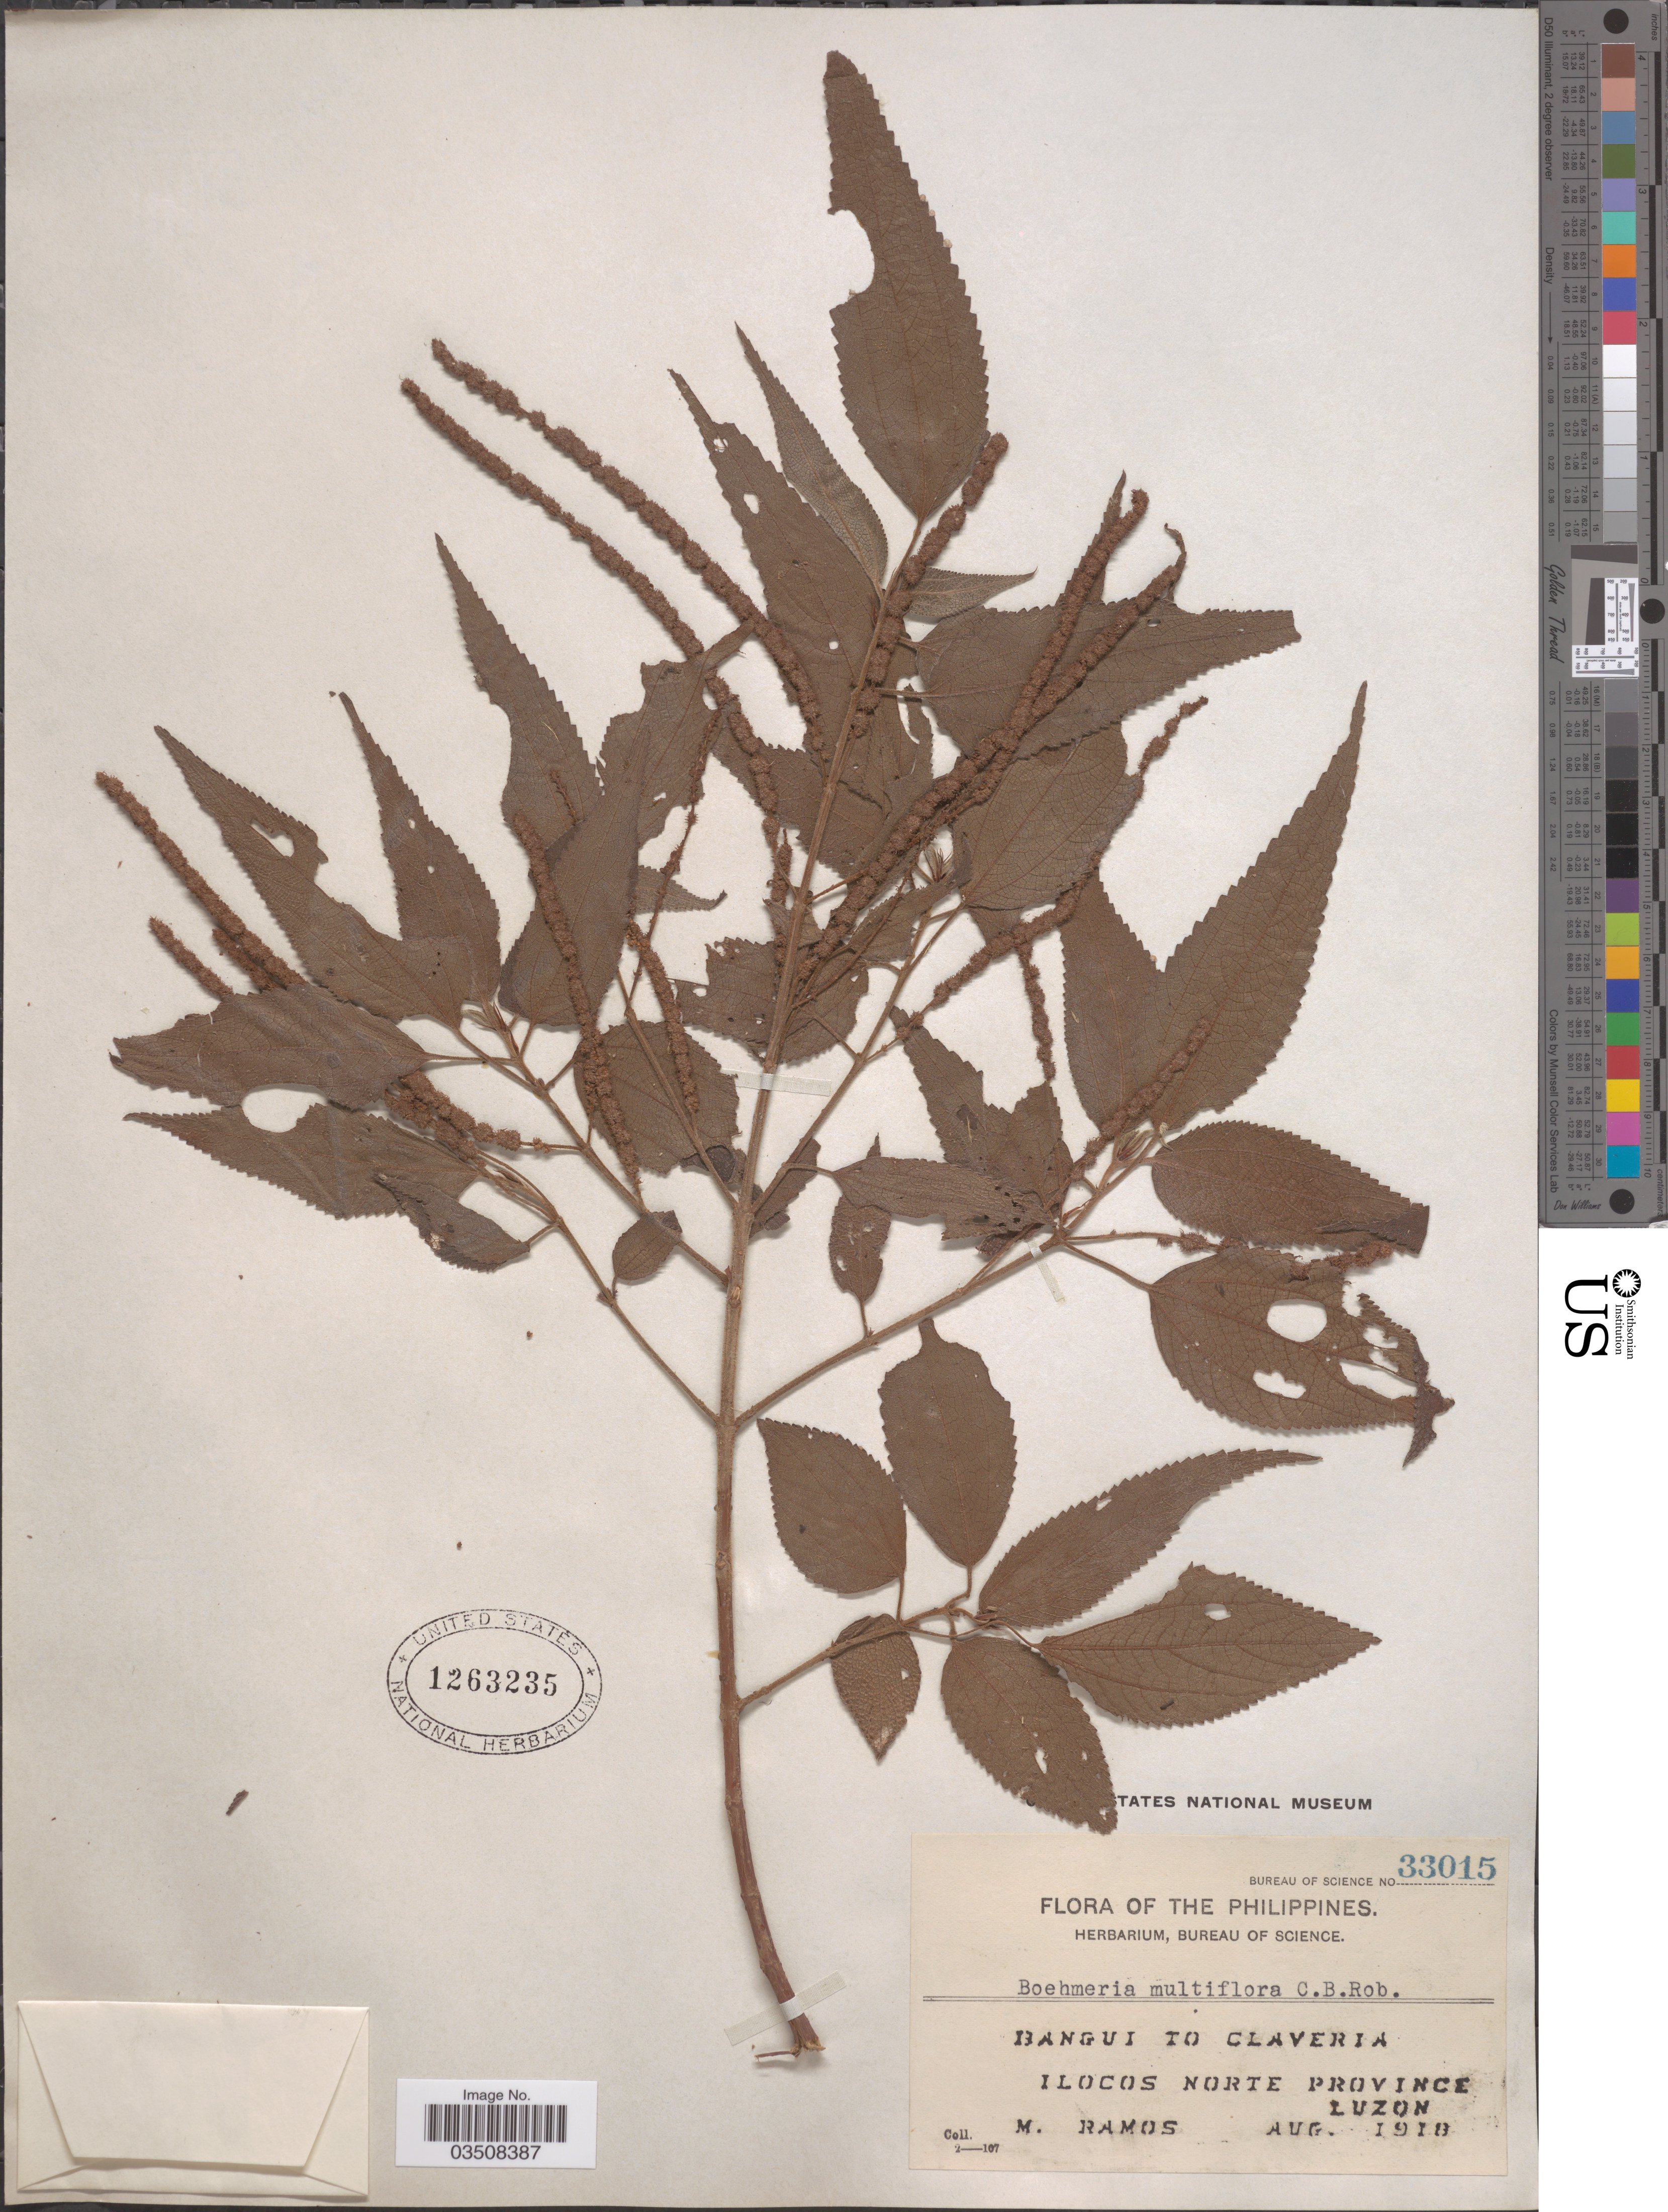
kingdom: Plantae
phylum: Tracheophyta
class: Magnoliopsida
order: Rosales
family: Urticaceae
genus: Boehmeria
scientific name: Boehmeria multiflora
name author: C.B. Rob.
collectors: M. Ramos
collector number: Bureau of Science 33015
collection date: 1918-08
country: Philippines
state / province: Ilocos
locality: Bangui to Claveria. Ilocos Norte Province Luzon.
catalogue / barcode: US 1263235